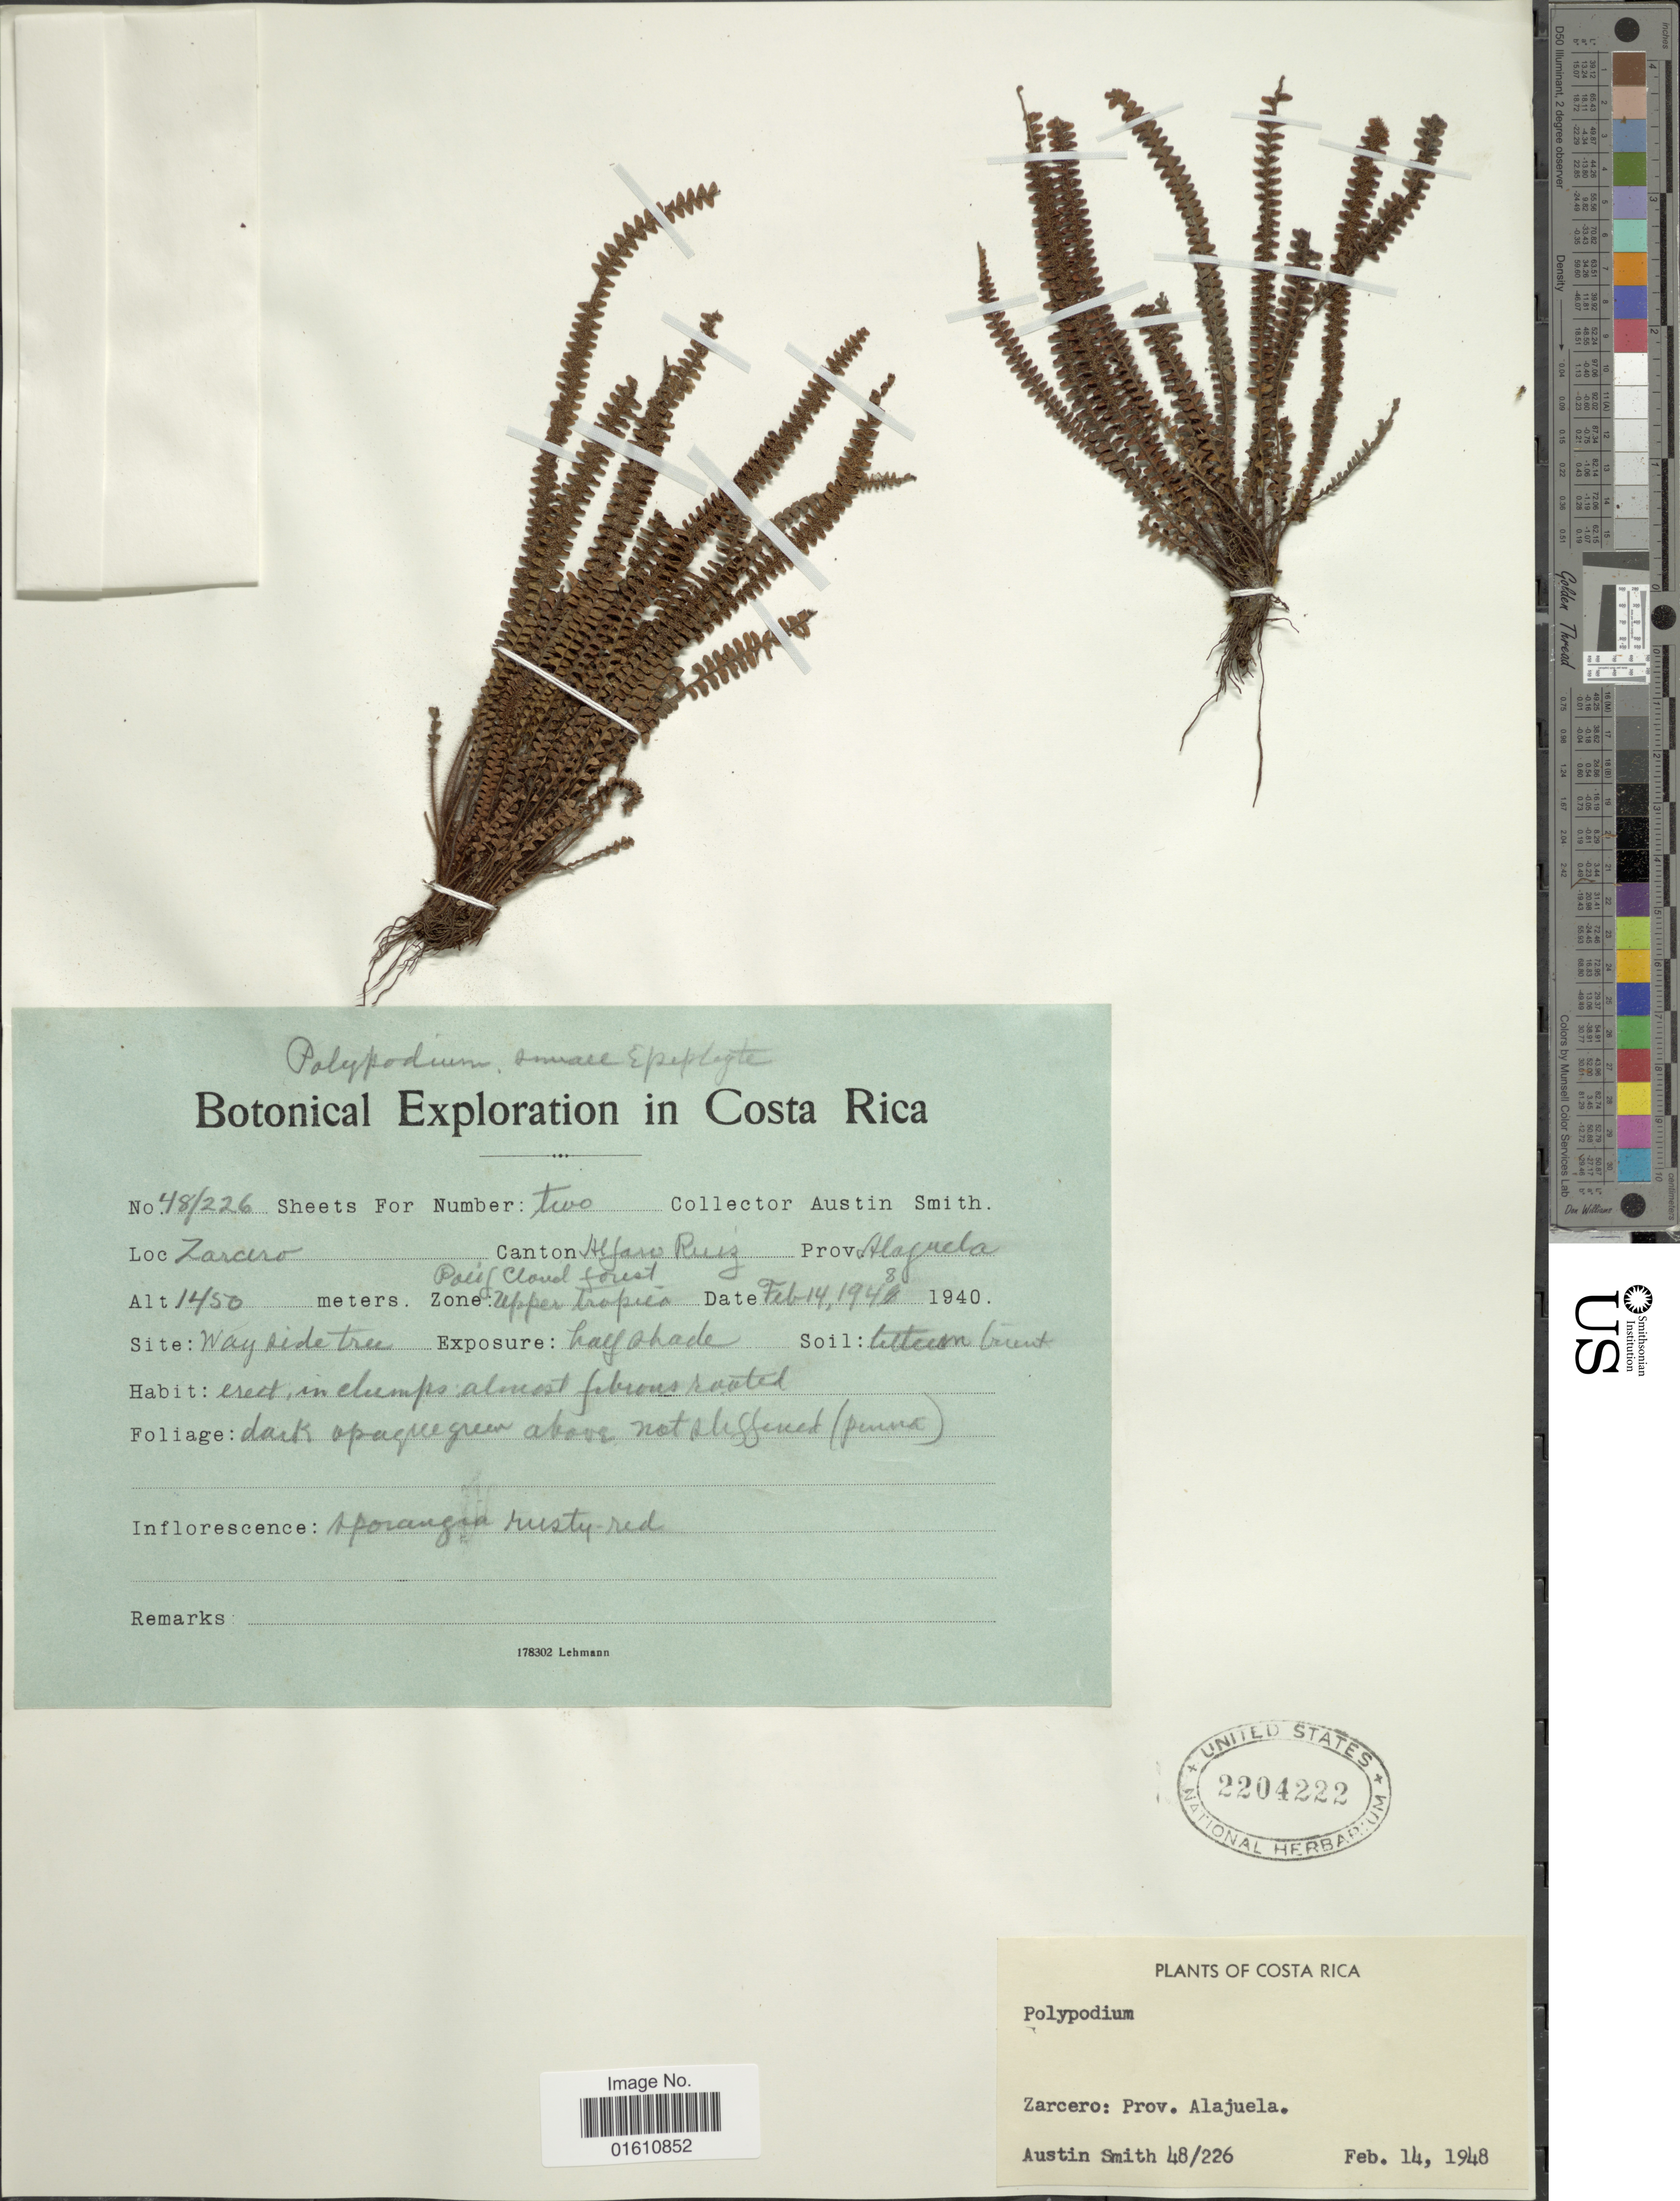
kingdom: Plantae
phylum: Tracheophyta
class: Polypodiopsida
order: Polypodiales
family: Polypodiaceae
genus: Moranopteris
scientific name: Moranopteris taenifolia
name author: (Jenman) R. Y. Hirai & J. Prado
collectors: Aust P. Smith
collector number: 45/226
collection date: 1948-02-14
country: Costa Rica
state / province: Alajuela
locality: Zarcero: Prov. Alajuela, Canton Alfaro Ruiz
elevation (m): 1450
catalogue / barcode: US 2204222